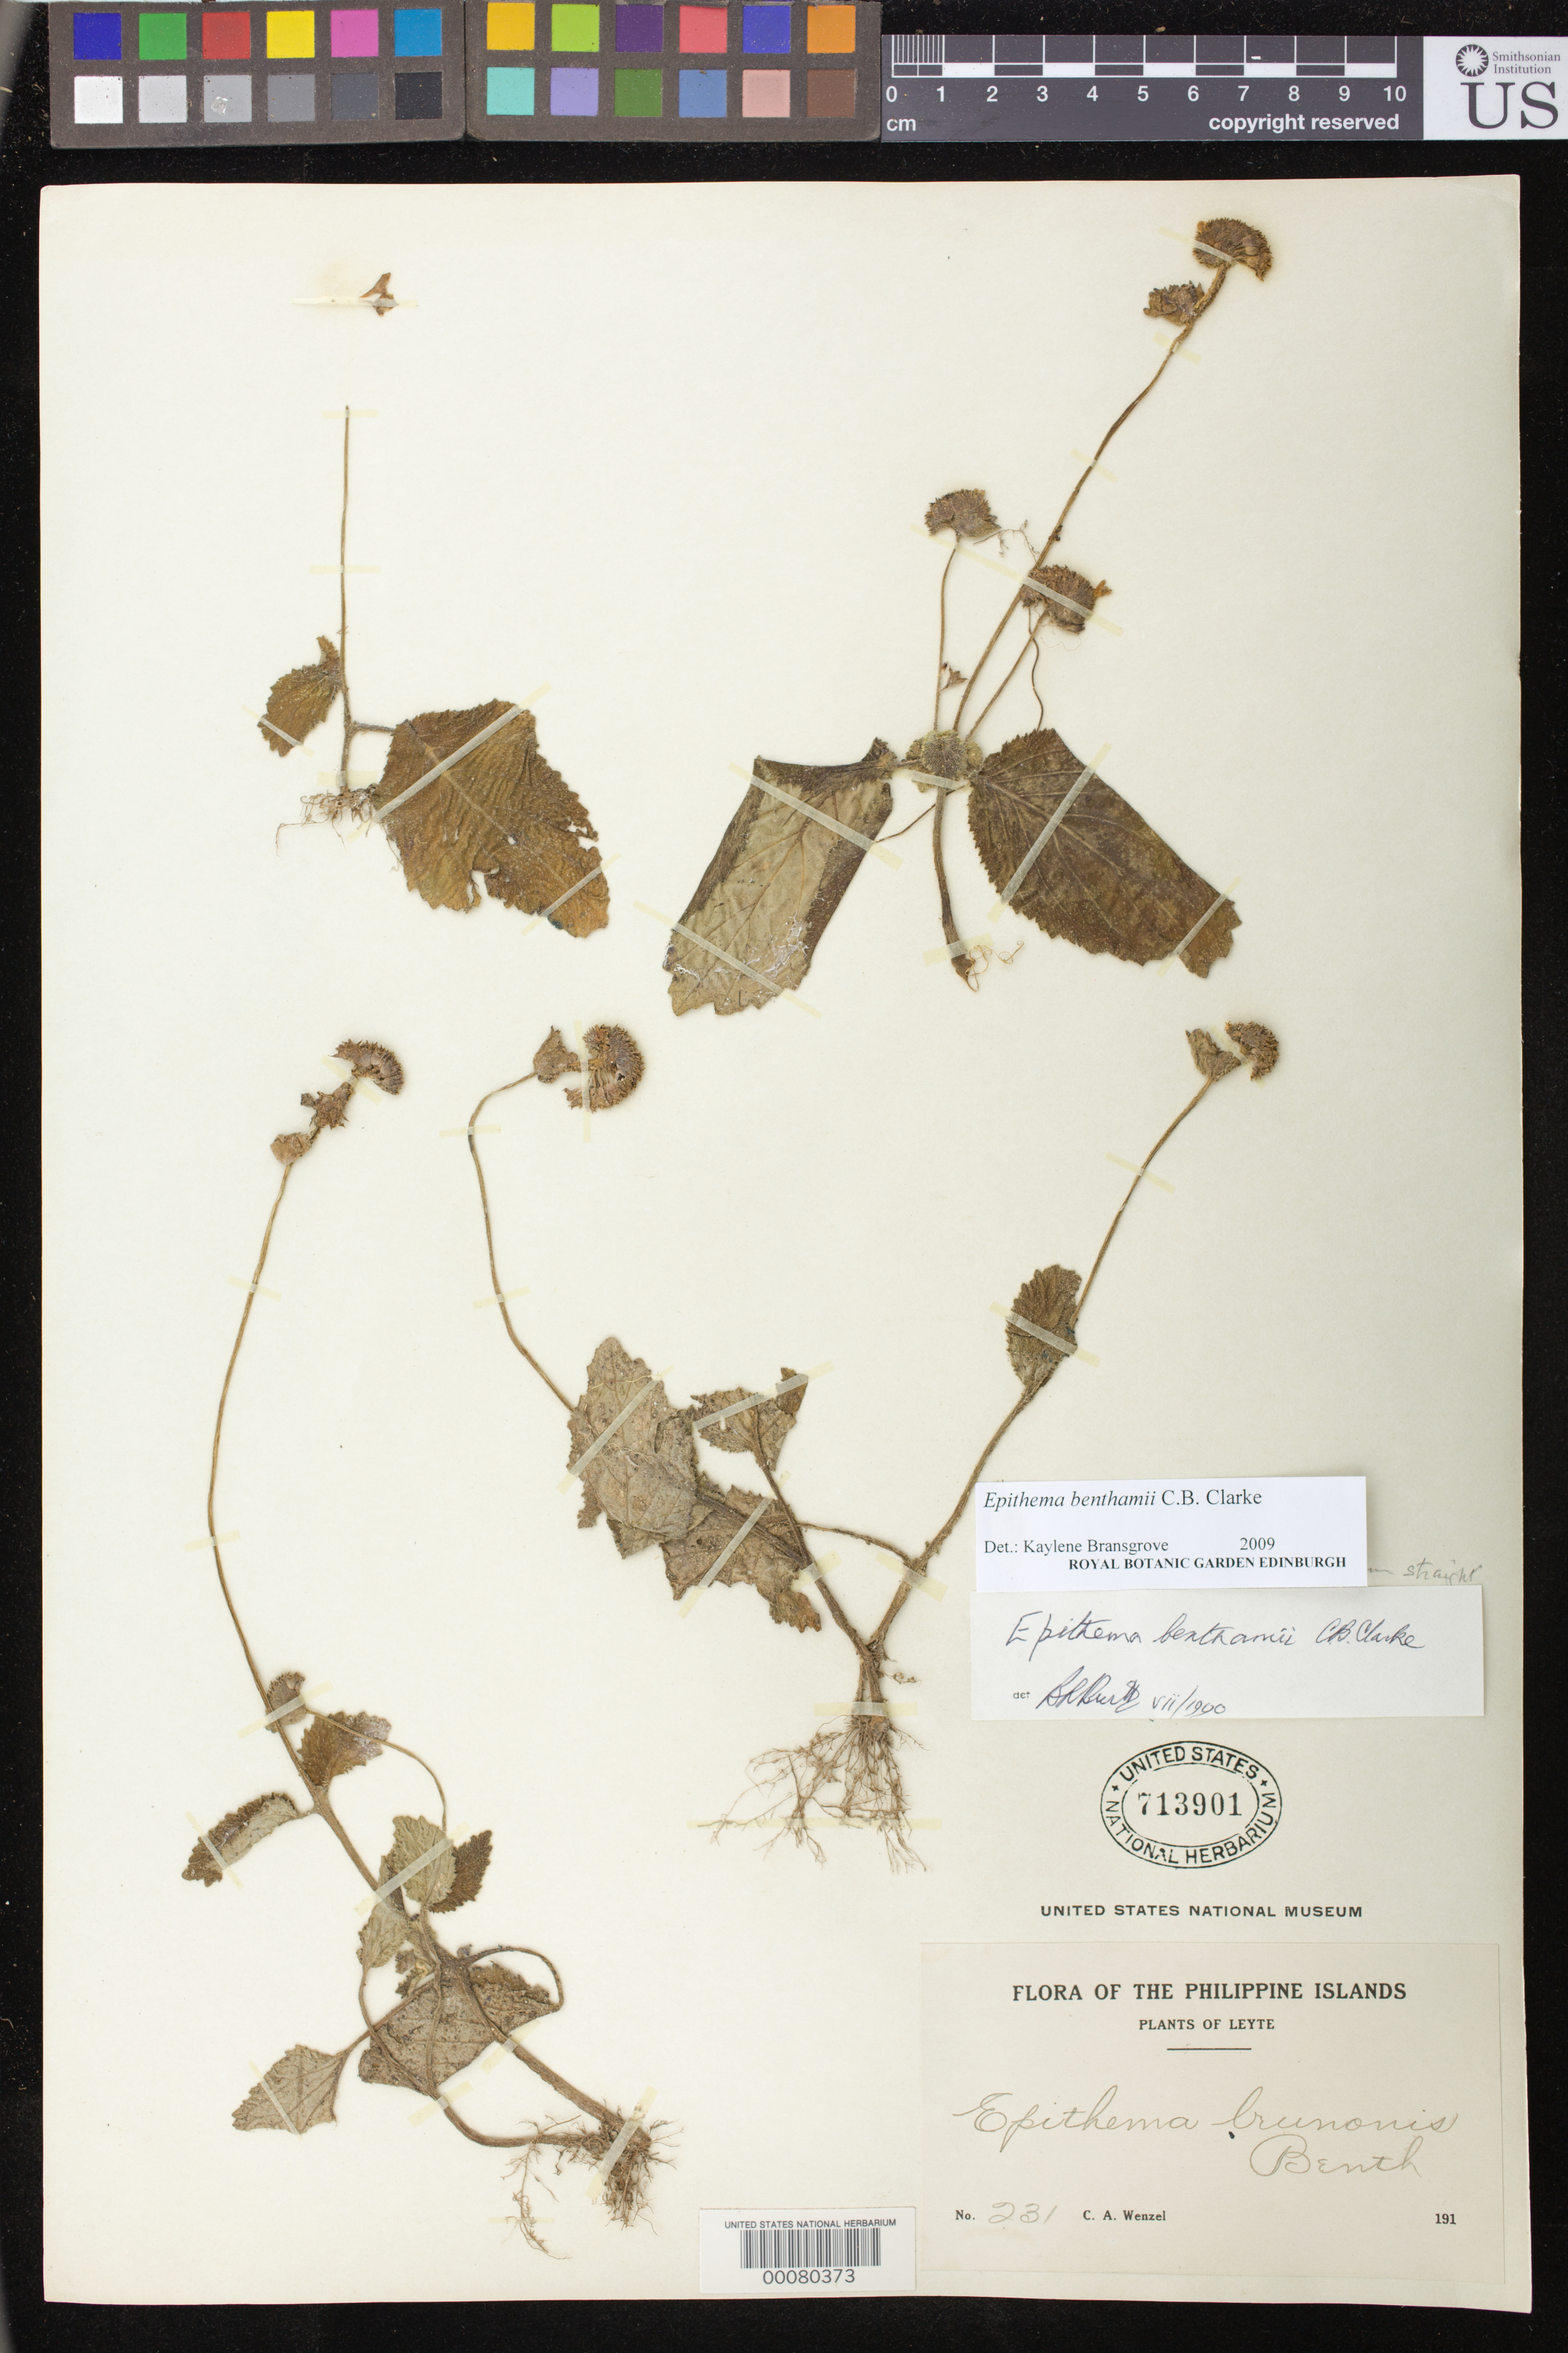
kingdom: Plantae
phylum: Tracheophyta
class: Magnoliopsida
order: Lamiales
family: Gesneriaceae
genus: Epithema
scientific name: Epithema benthamii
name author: C.B. Clarke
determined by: Bransgrove, Kaylene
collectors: C. Wenzel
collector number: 231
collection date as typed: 191-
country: Philippines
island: Leyte Island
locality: Leyete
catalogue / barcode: US 713901